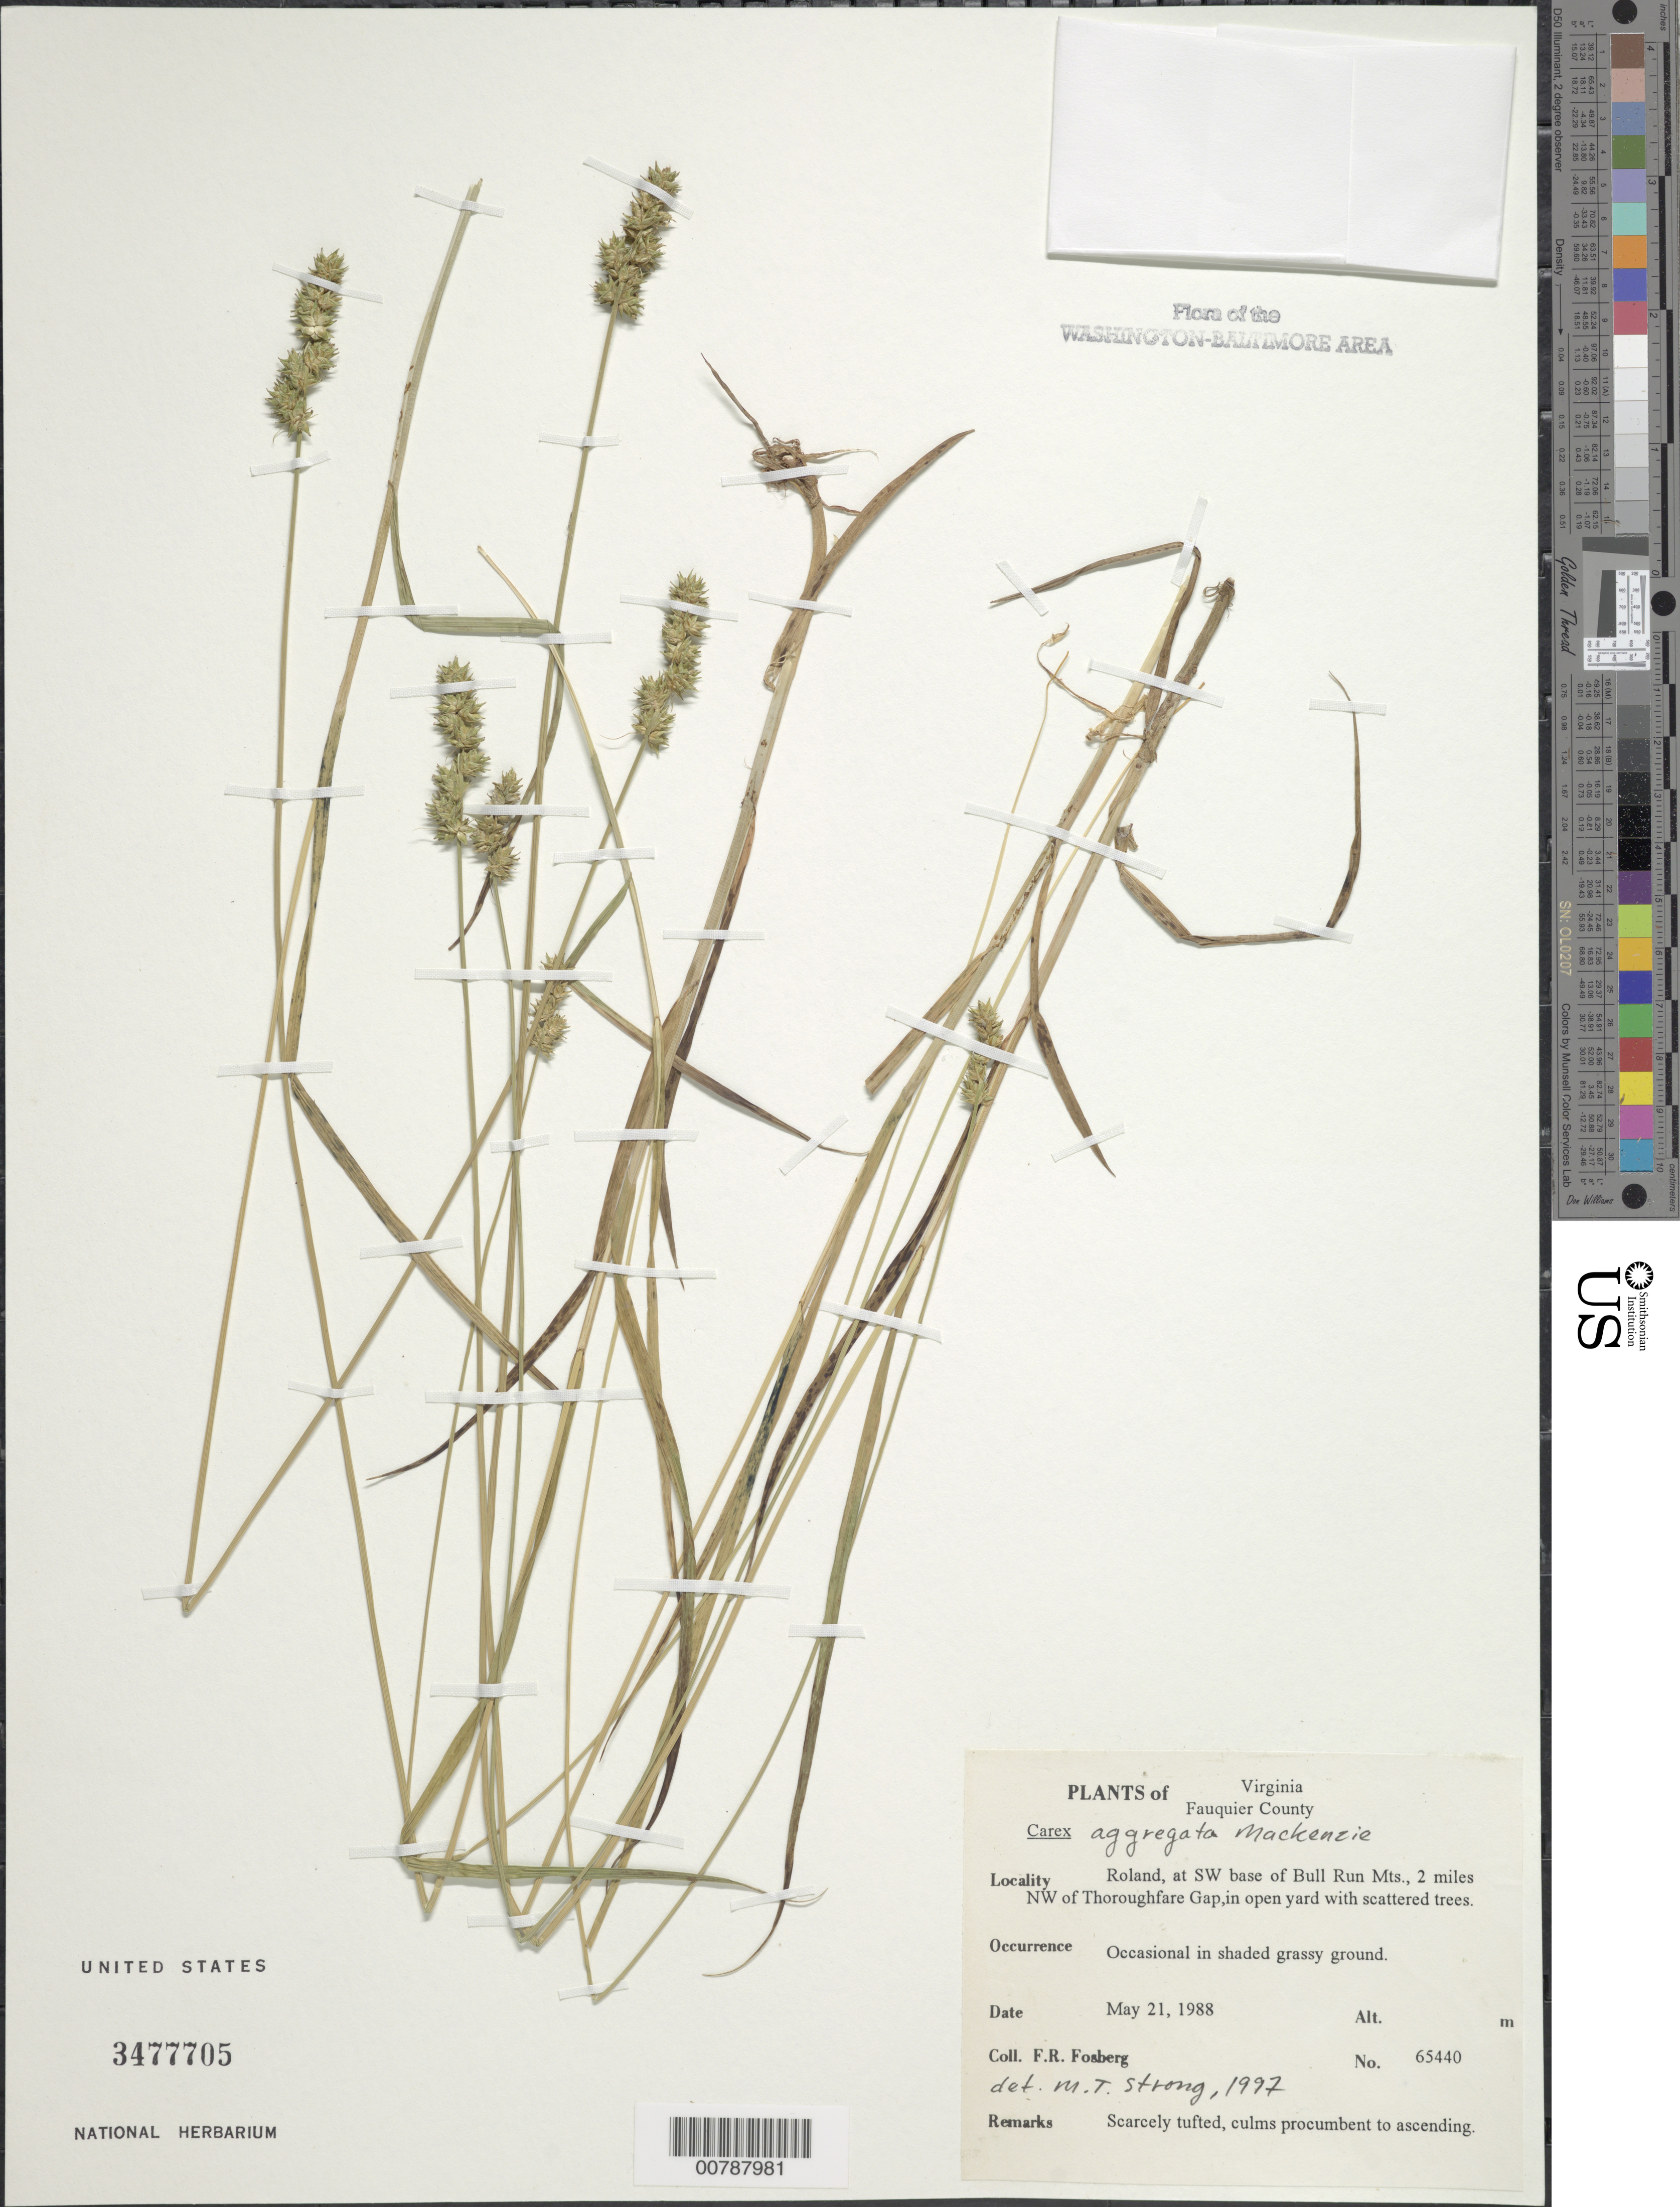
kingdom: Plantae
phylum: Tracheophyta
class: Liliopsida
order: Poales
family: Cyperaceae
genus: Carex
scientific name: Carex aggregata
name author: Mack.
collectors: F. R. Fosberg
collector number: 65440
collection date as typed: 21 May 1988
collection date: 1988-05-21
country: United States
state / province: Virginia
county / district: Fauquier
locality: Roland, SW base of Bull Run Mts., 2 Mi NW of Thorofare Gap Bull Run Mts.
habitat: Occasional in shaded grassy ground. Open yard with scattered trees.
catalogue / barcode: US 3477705